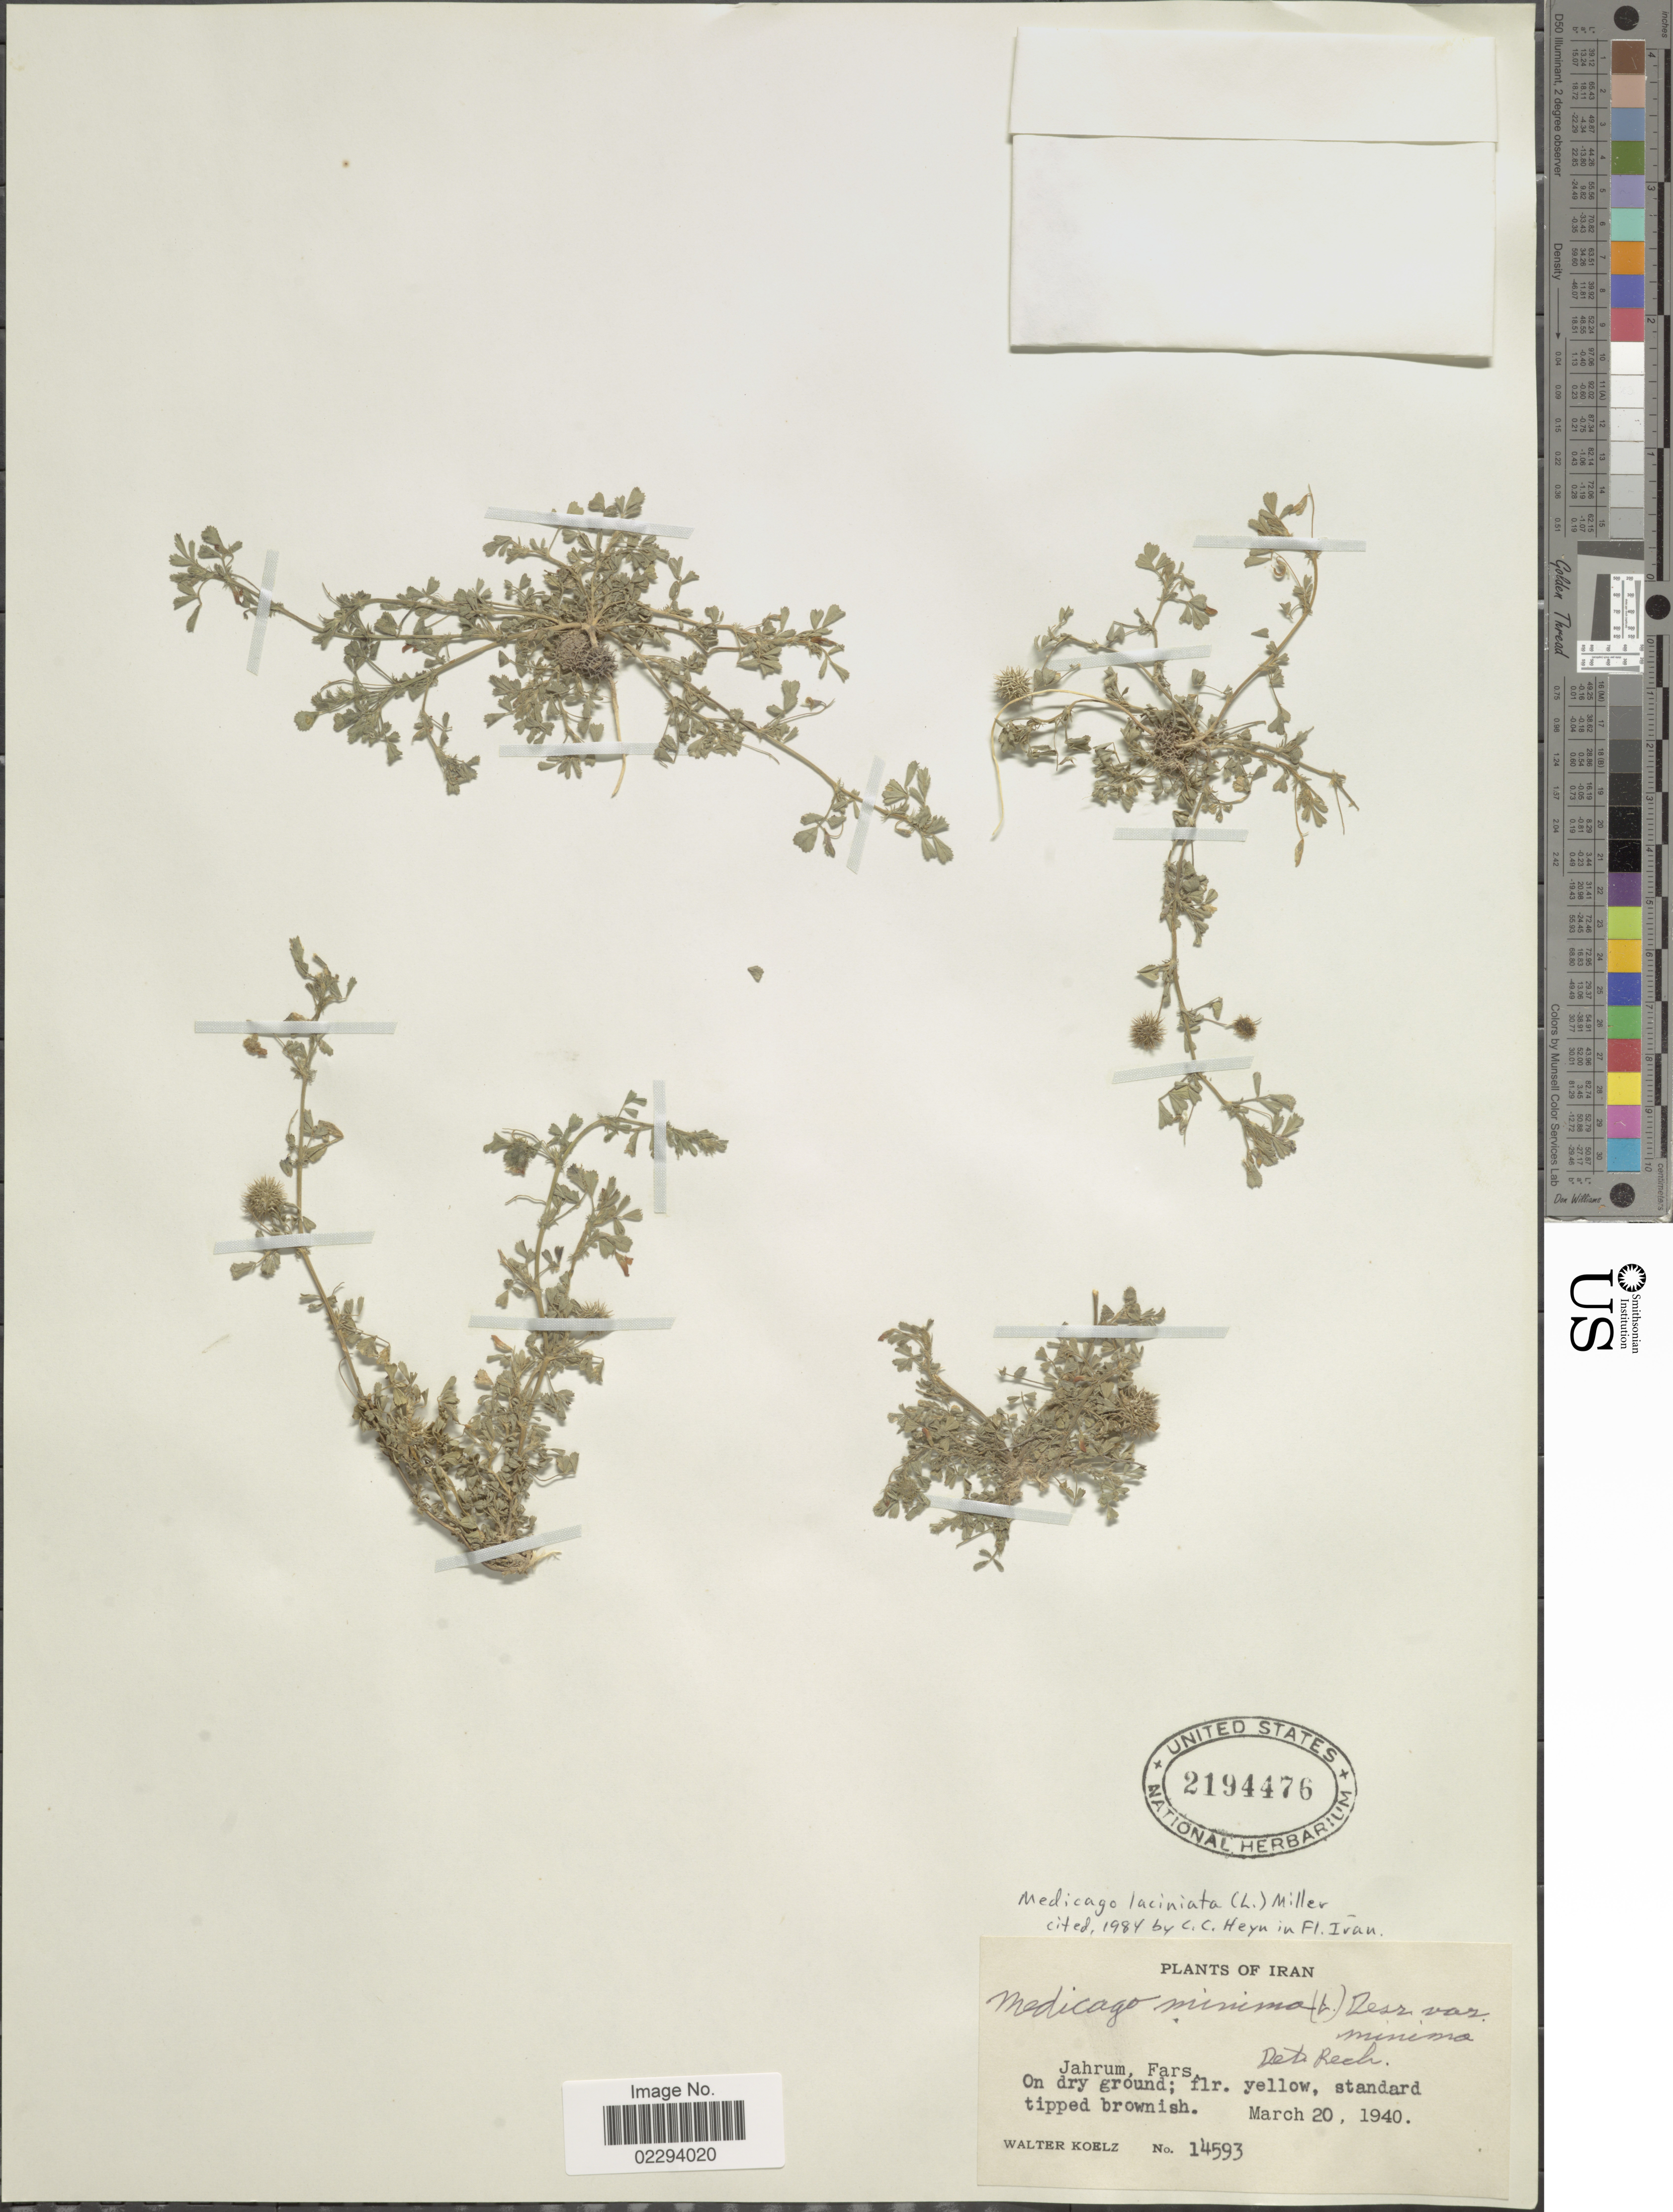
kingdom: Plantae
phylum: Tracheophyta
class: Magnoliopsida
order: Fabales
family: Fabaceae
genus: Medicago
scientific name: Medicago laciniata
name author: (L.) Mill.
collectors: W. N. Koelz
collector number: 14593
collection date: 1940-03-20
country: Iran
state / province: Fars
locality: Jahrum, Fars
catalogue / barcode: US 2194476